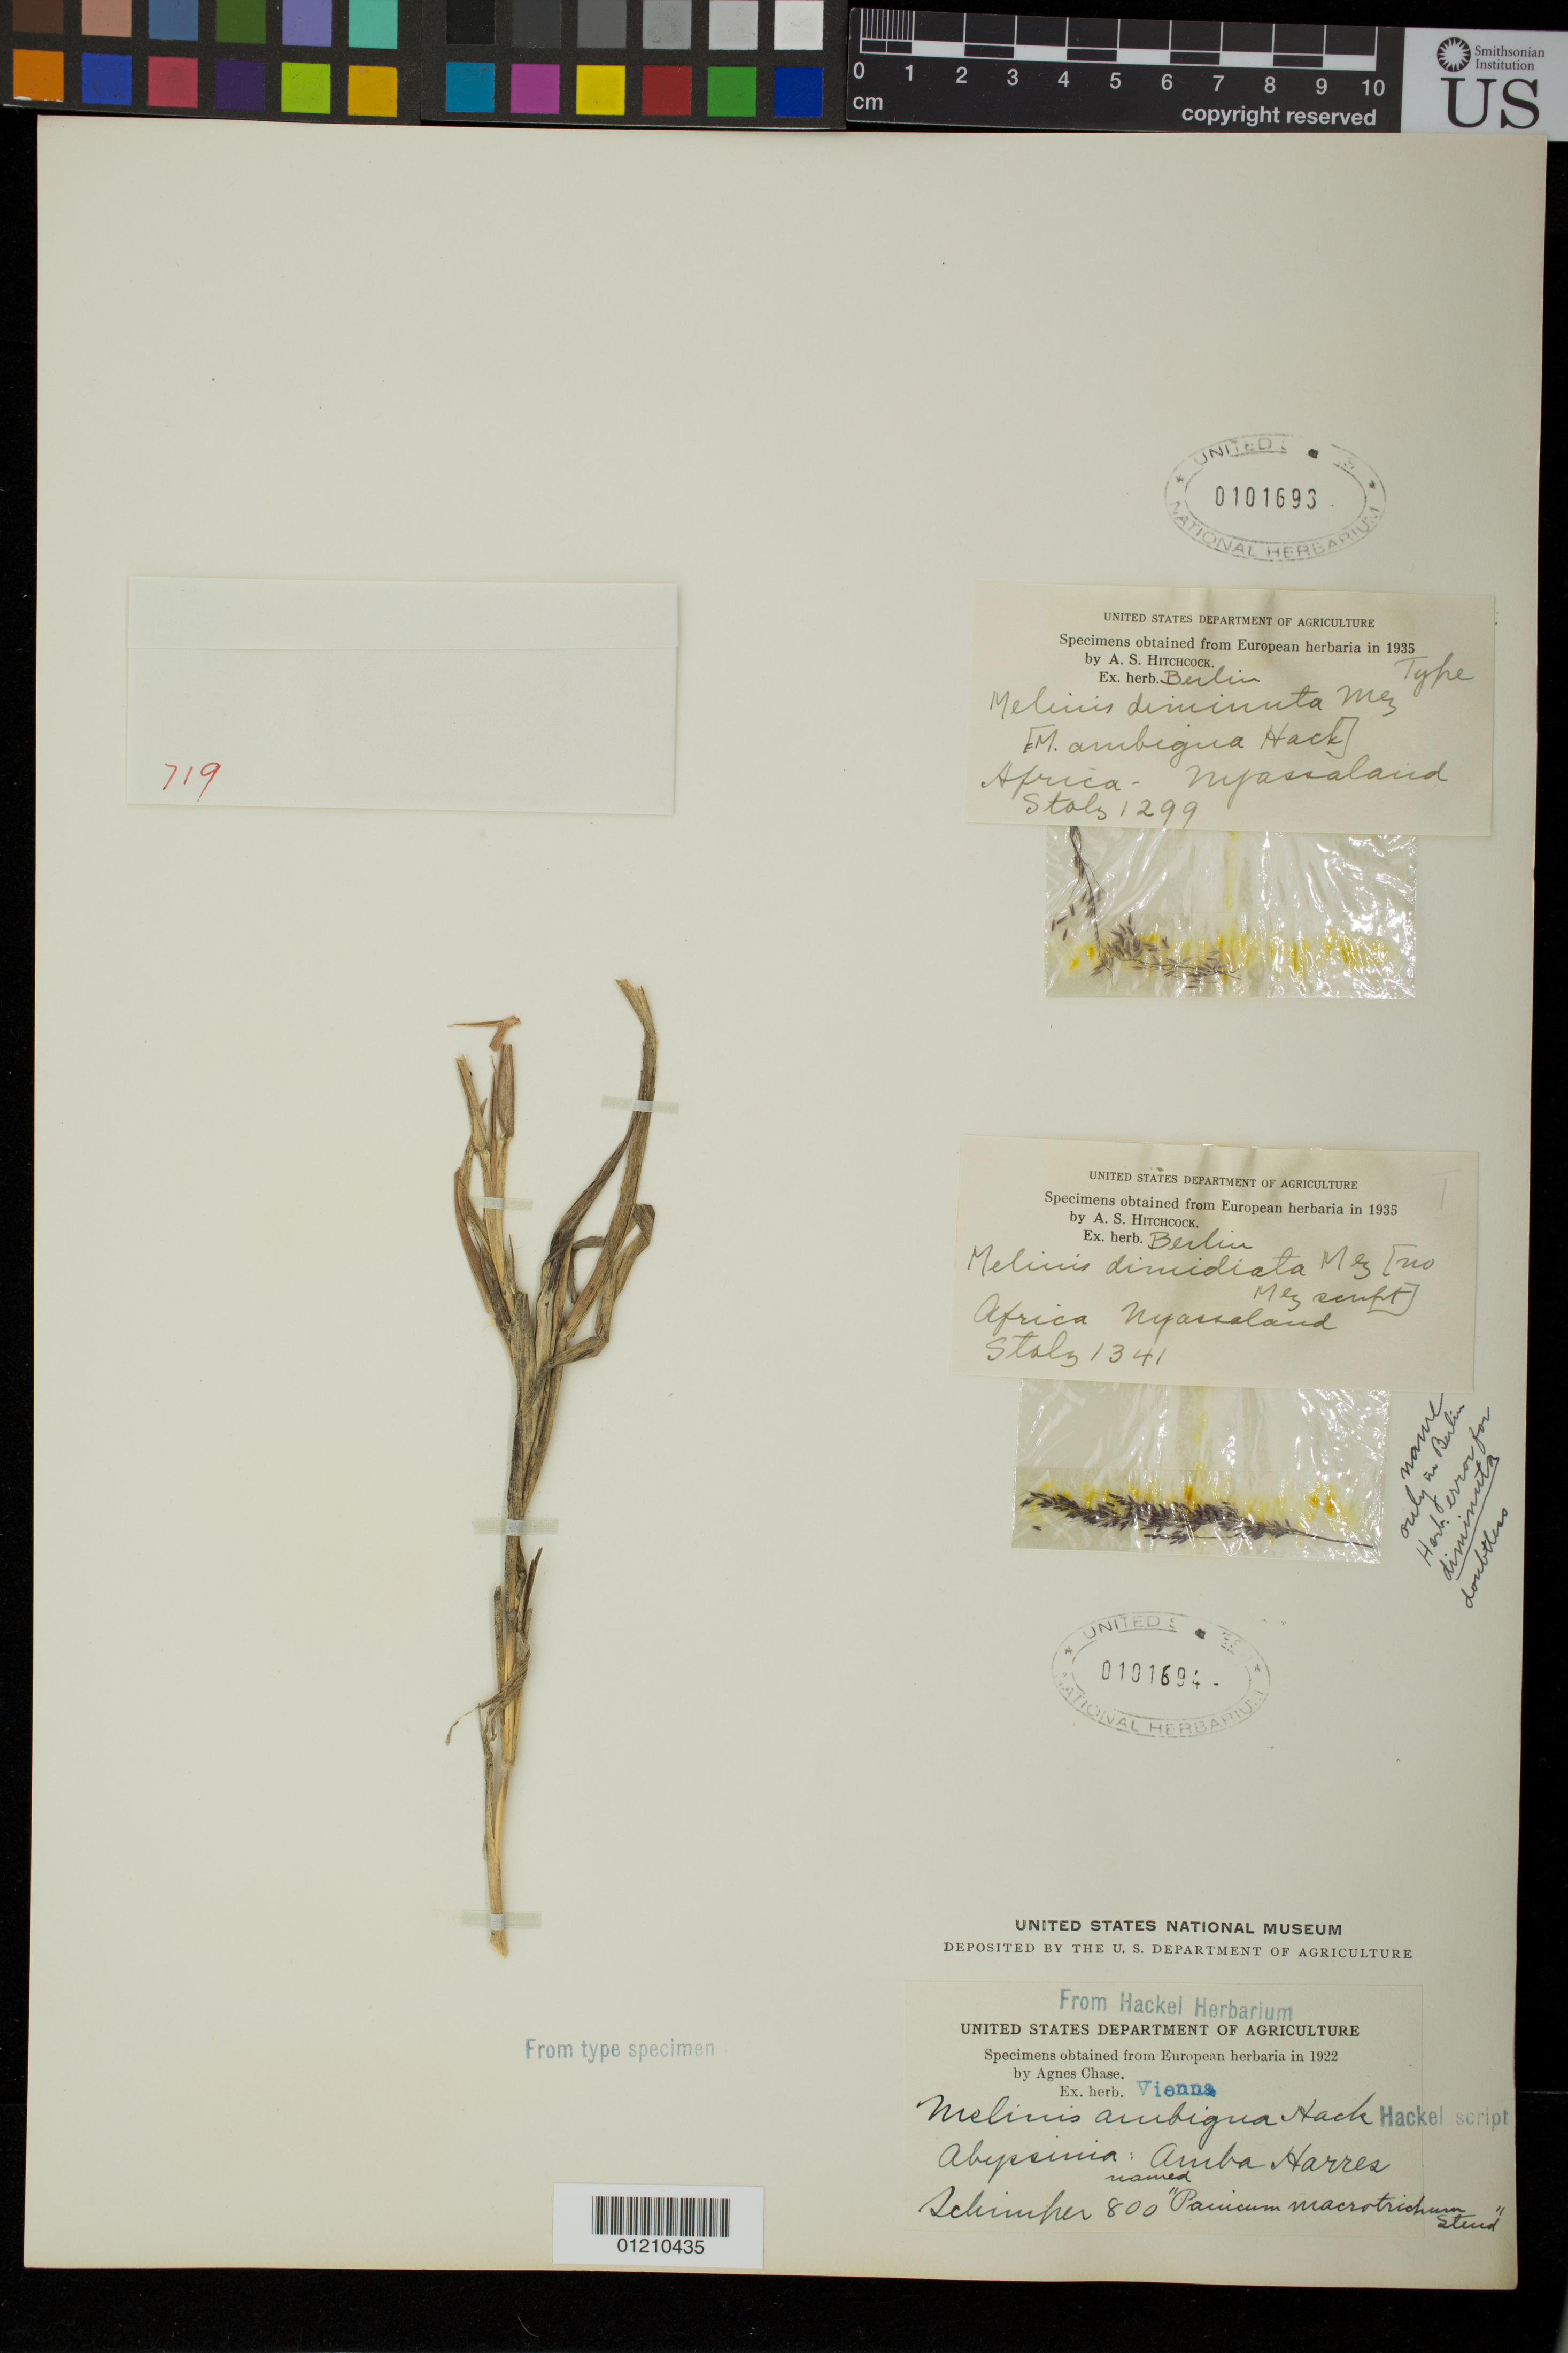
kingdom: Plantae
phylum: Tracheophyta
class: Liliopsida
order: Poales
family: Poaceae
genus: Melinis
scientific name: Melinis diminuta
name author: Mez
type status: Isolectotype; Syntype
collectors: A. Stolz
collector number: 1299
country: Tanzania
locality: Nördl. Nyassaland.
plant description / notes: Fragmentary material of type specimen ex herb.Berlin. Filed under Melinis ambigua.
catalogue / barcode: US 101693